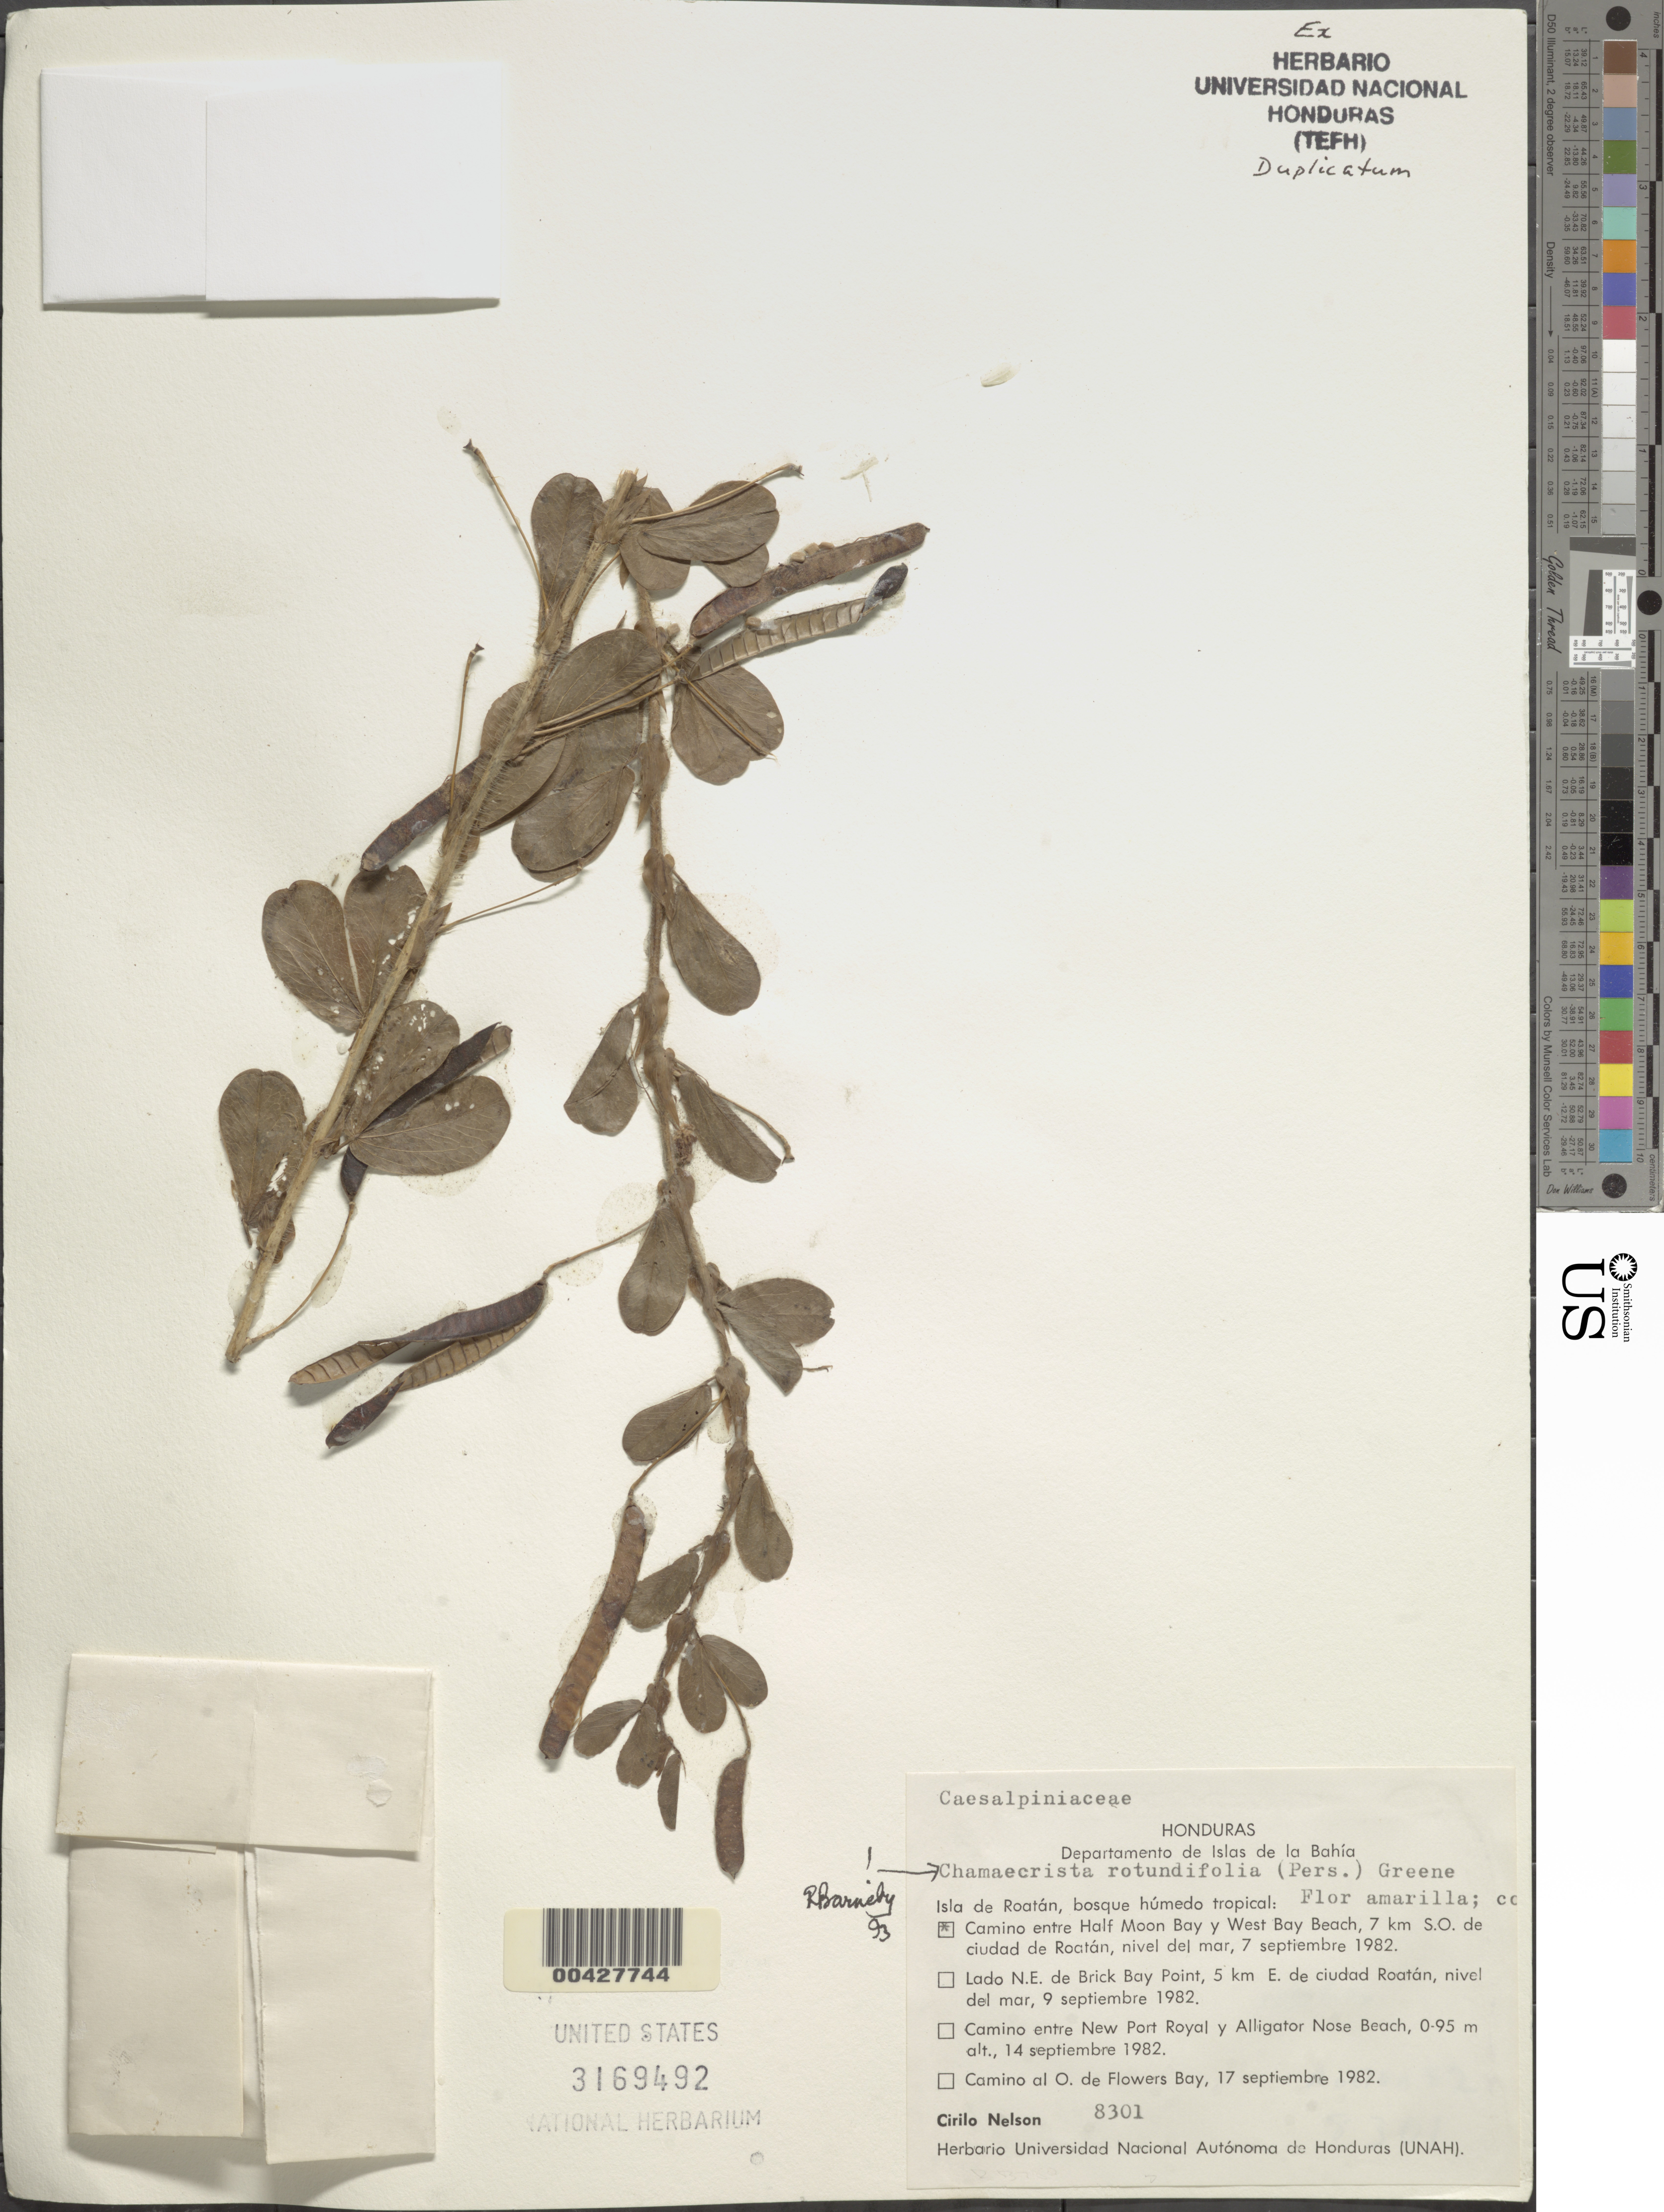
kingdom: Plantae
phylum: Tracheophyta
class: Magnoliopsida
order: Fabales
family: Fabaceae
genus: Chamaecrista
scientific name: Chamaecrista rotundifolia var. rotundifolia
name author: (Pers.) Greene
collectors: C. H. Nelson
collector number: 8301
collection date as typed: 07 Sep 1982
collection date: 1982-09-07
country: Honduras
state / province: Islas de la Bahía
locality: Between Half Moon Bay and West Bay Beach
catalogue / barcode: US 3169492